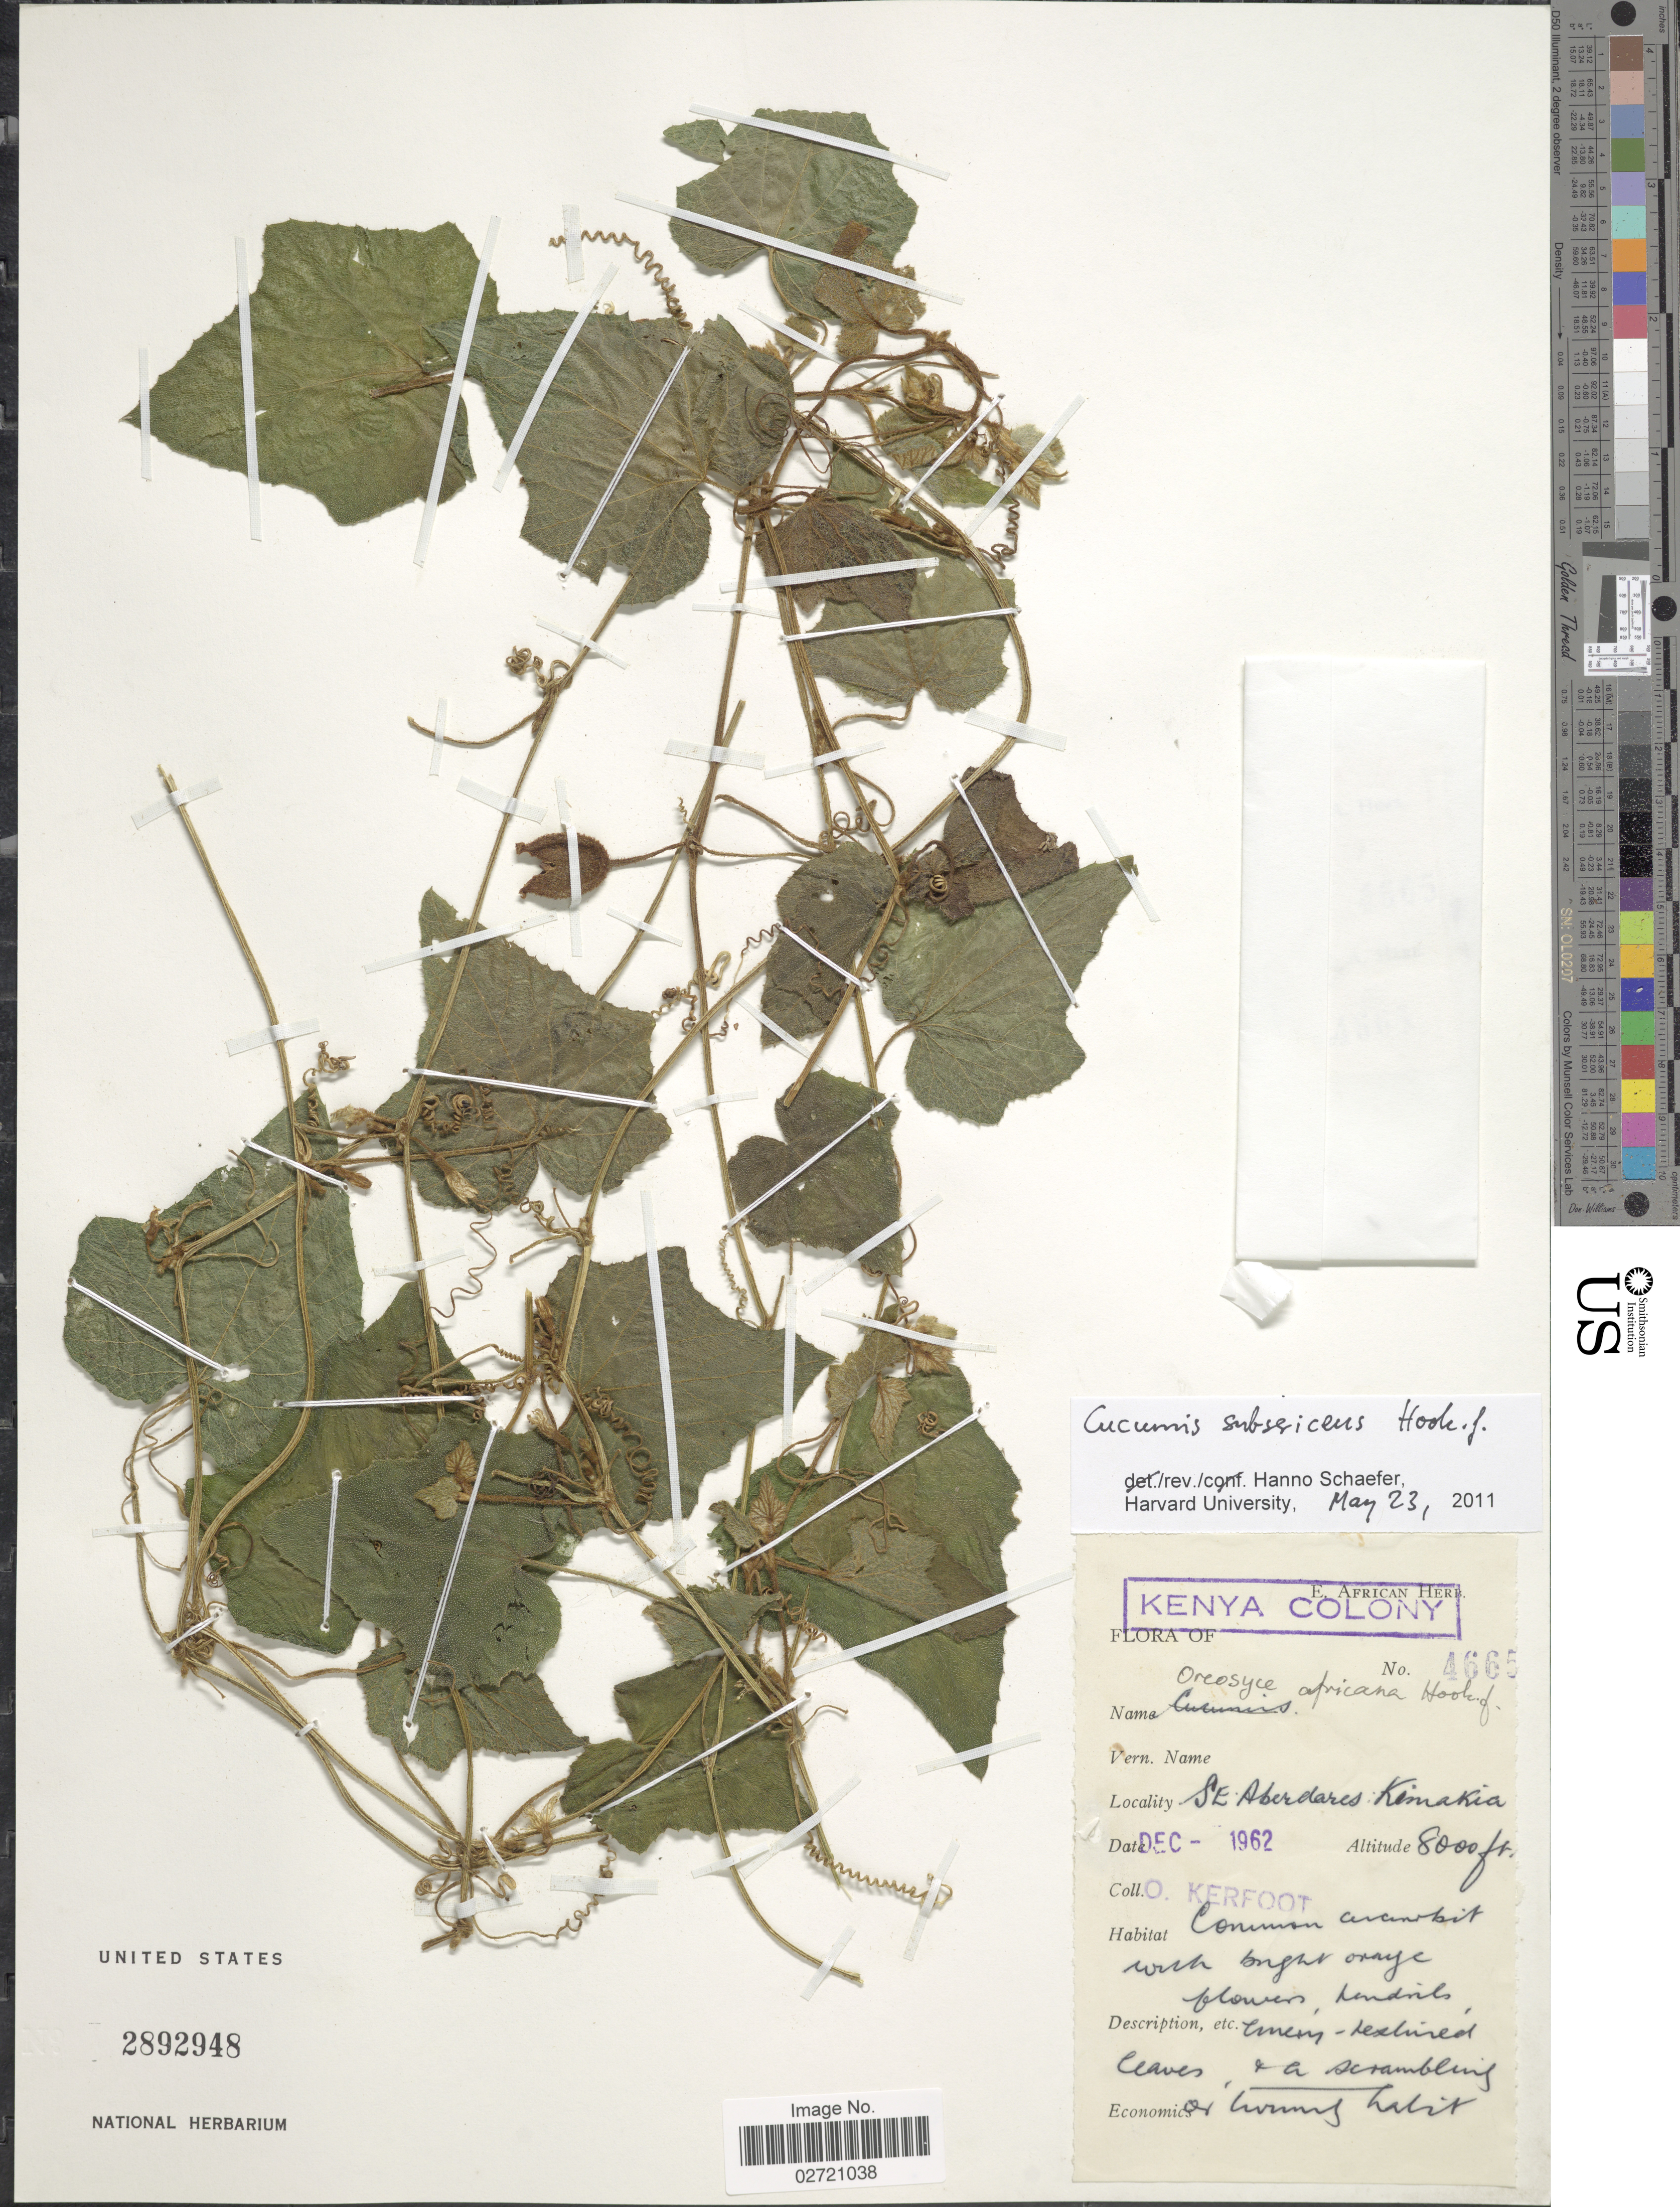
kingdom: Plantae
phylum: Tracheophyta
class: Magnoliopsida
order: Cucurbitales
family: Cucurbitaceae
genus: Cucumis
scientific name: Cucumis subsericeus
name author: Hook. f.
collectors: O. Kerfoot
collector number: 4665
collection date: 1962-12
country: Kenya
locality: SE Aberdares Kimakia [interpreted]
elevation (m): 2438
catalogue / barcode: US 2892948